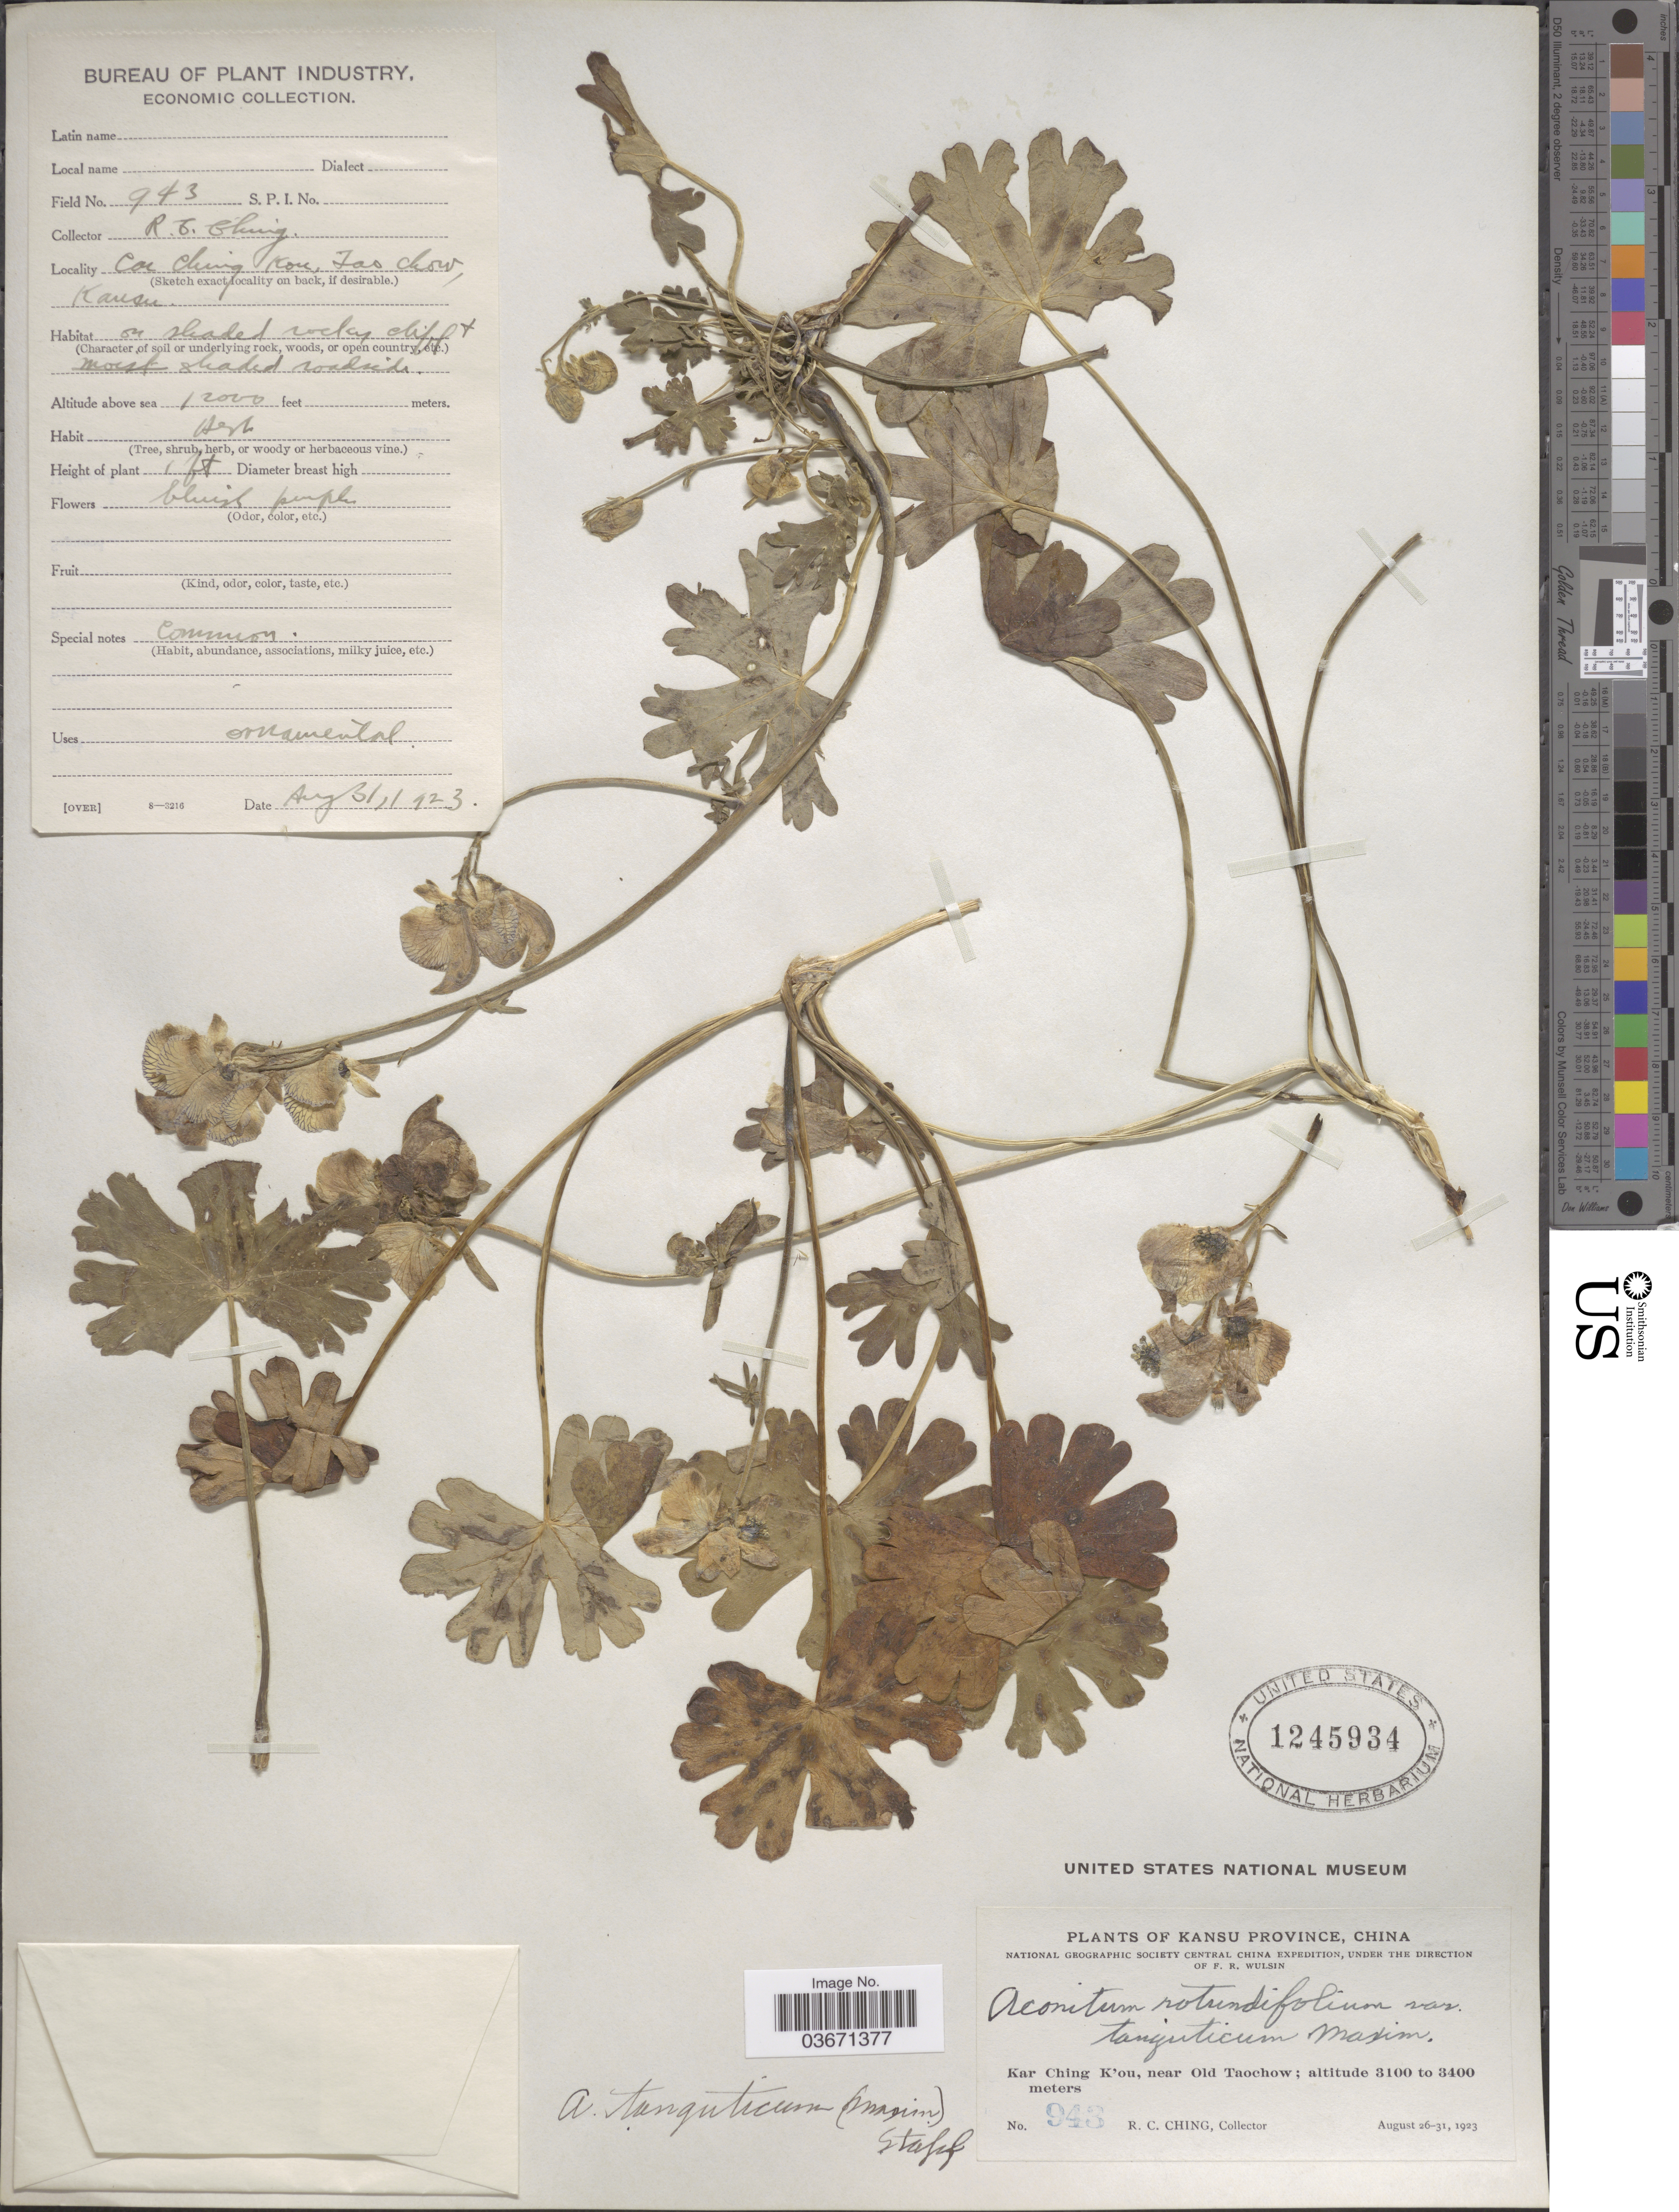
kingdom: Plantae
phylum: Tracheophyta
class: Magnoliopsida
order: Ranunculales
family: Ranunculaceae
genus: Aconitum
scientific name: Aconitum tanguticum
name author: (Maxim.) Stapf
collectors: R. C. Ching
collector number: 943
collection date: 1923-08-31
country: China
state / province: Gansu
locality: Kansu Province. Kar Ching K'ou, near Old Taochow. Ca Ching Kou, Tao Chow.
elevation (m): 3658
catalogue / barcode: US 1245934